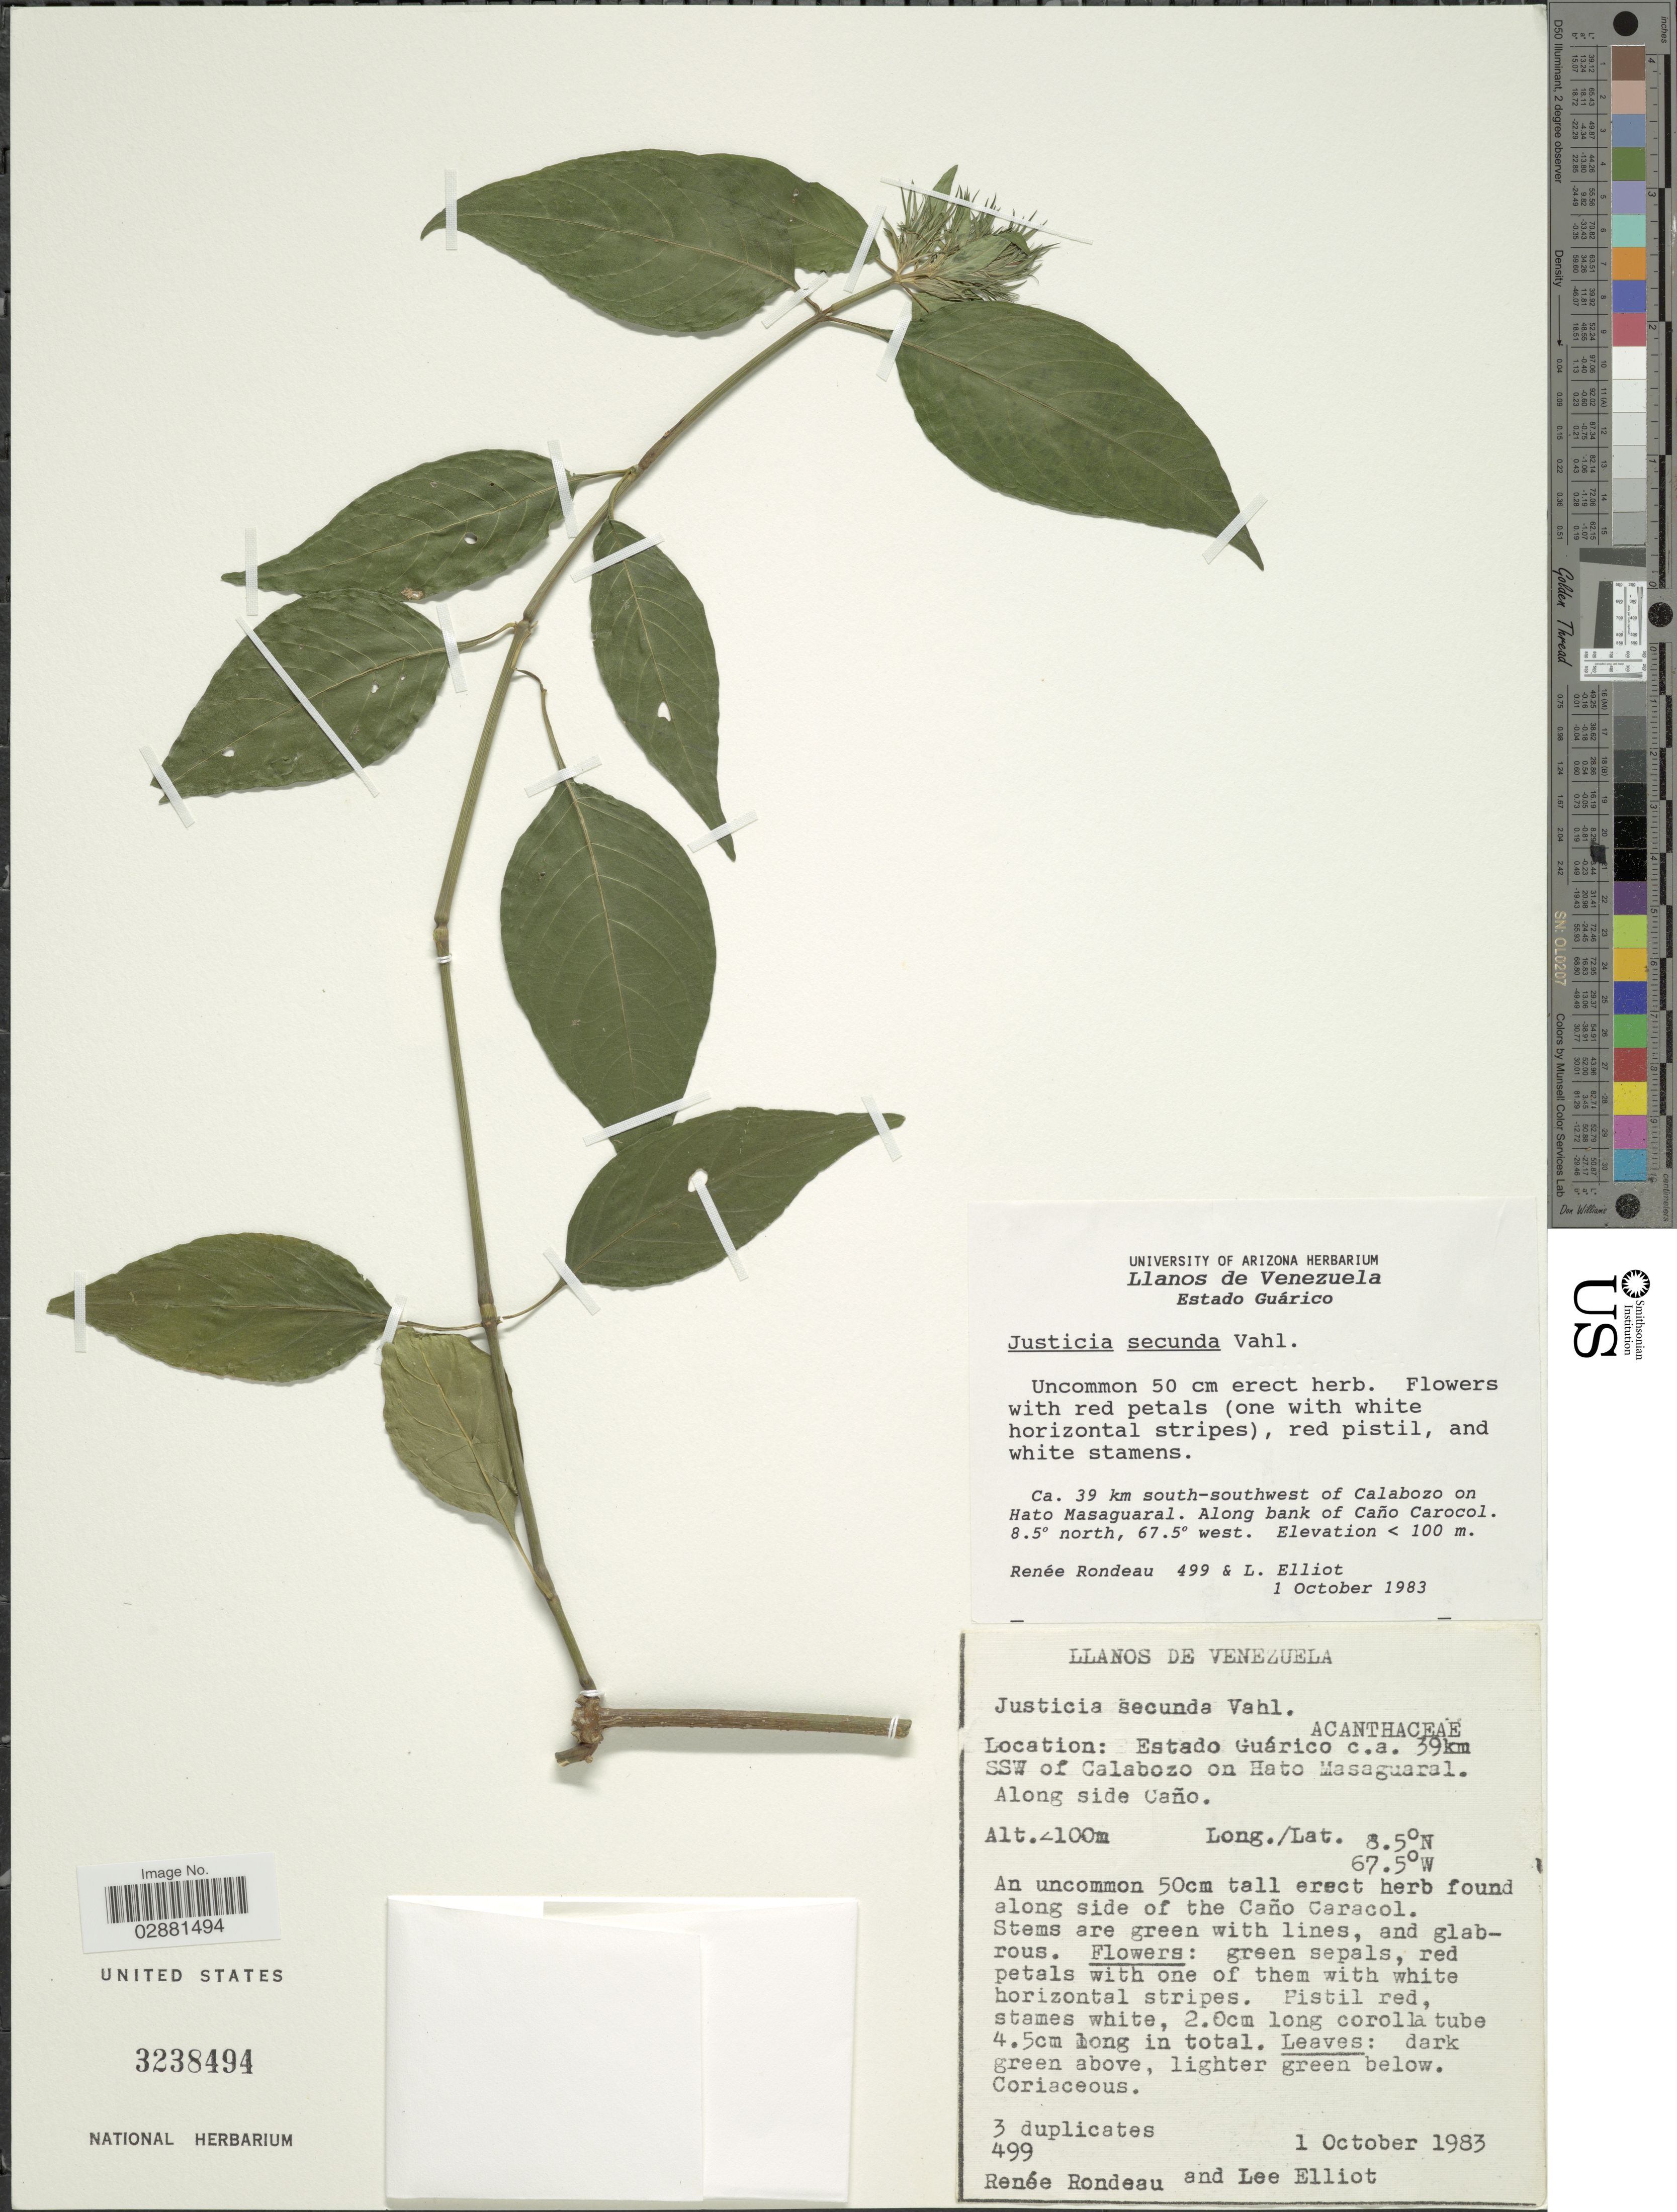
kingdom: Plantae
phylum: Tracheophyta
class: Magnoliopsida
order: Lamiales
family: Acanthaceae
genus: Justicia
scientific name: Justicia sp.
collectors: R. Rondeau & L. Elliot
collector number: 499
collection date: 1983-10-01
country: Venezuela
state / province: Guárico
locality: C.a. 39 km SSW of Calabozo on Hato Masaguaral, Along side Caño.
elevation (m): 100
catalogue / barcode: US 3238494